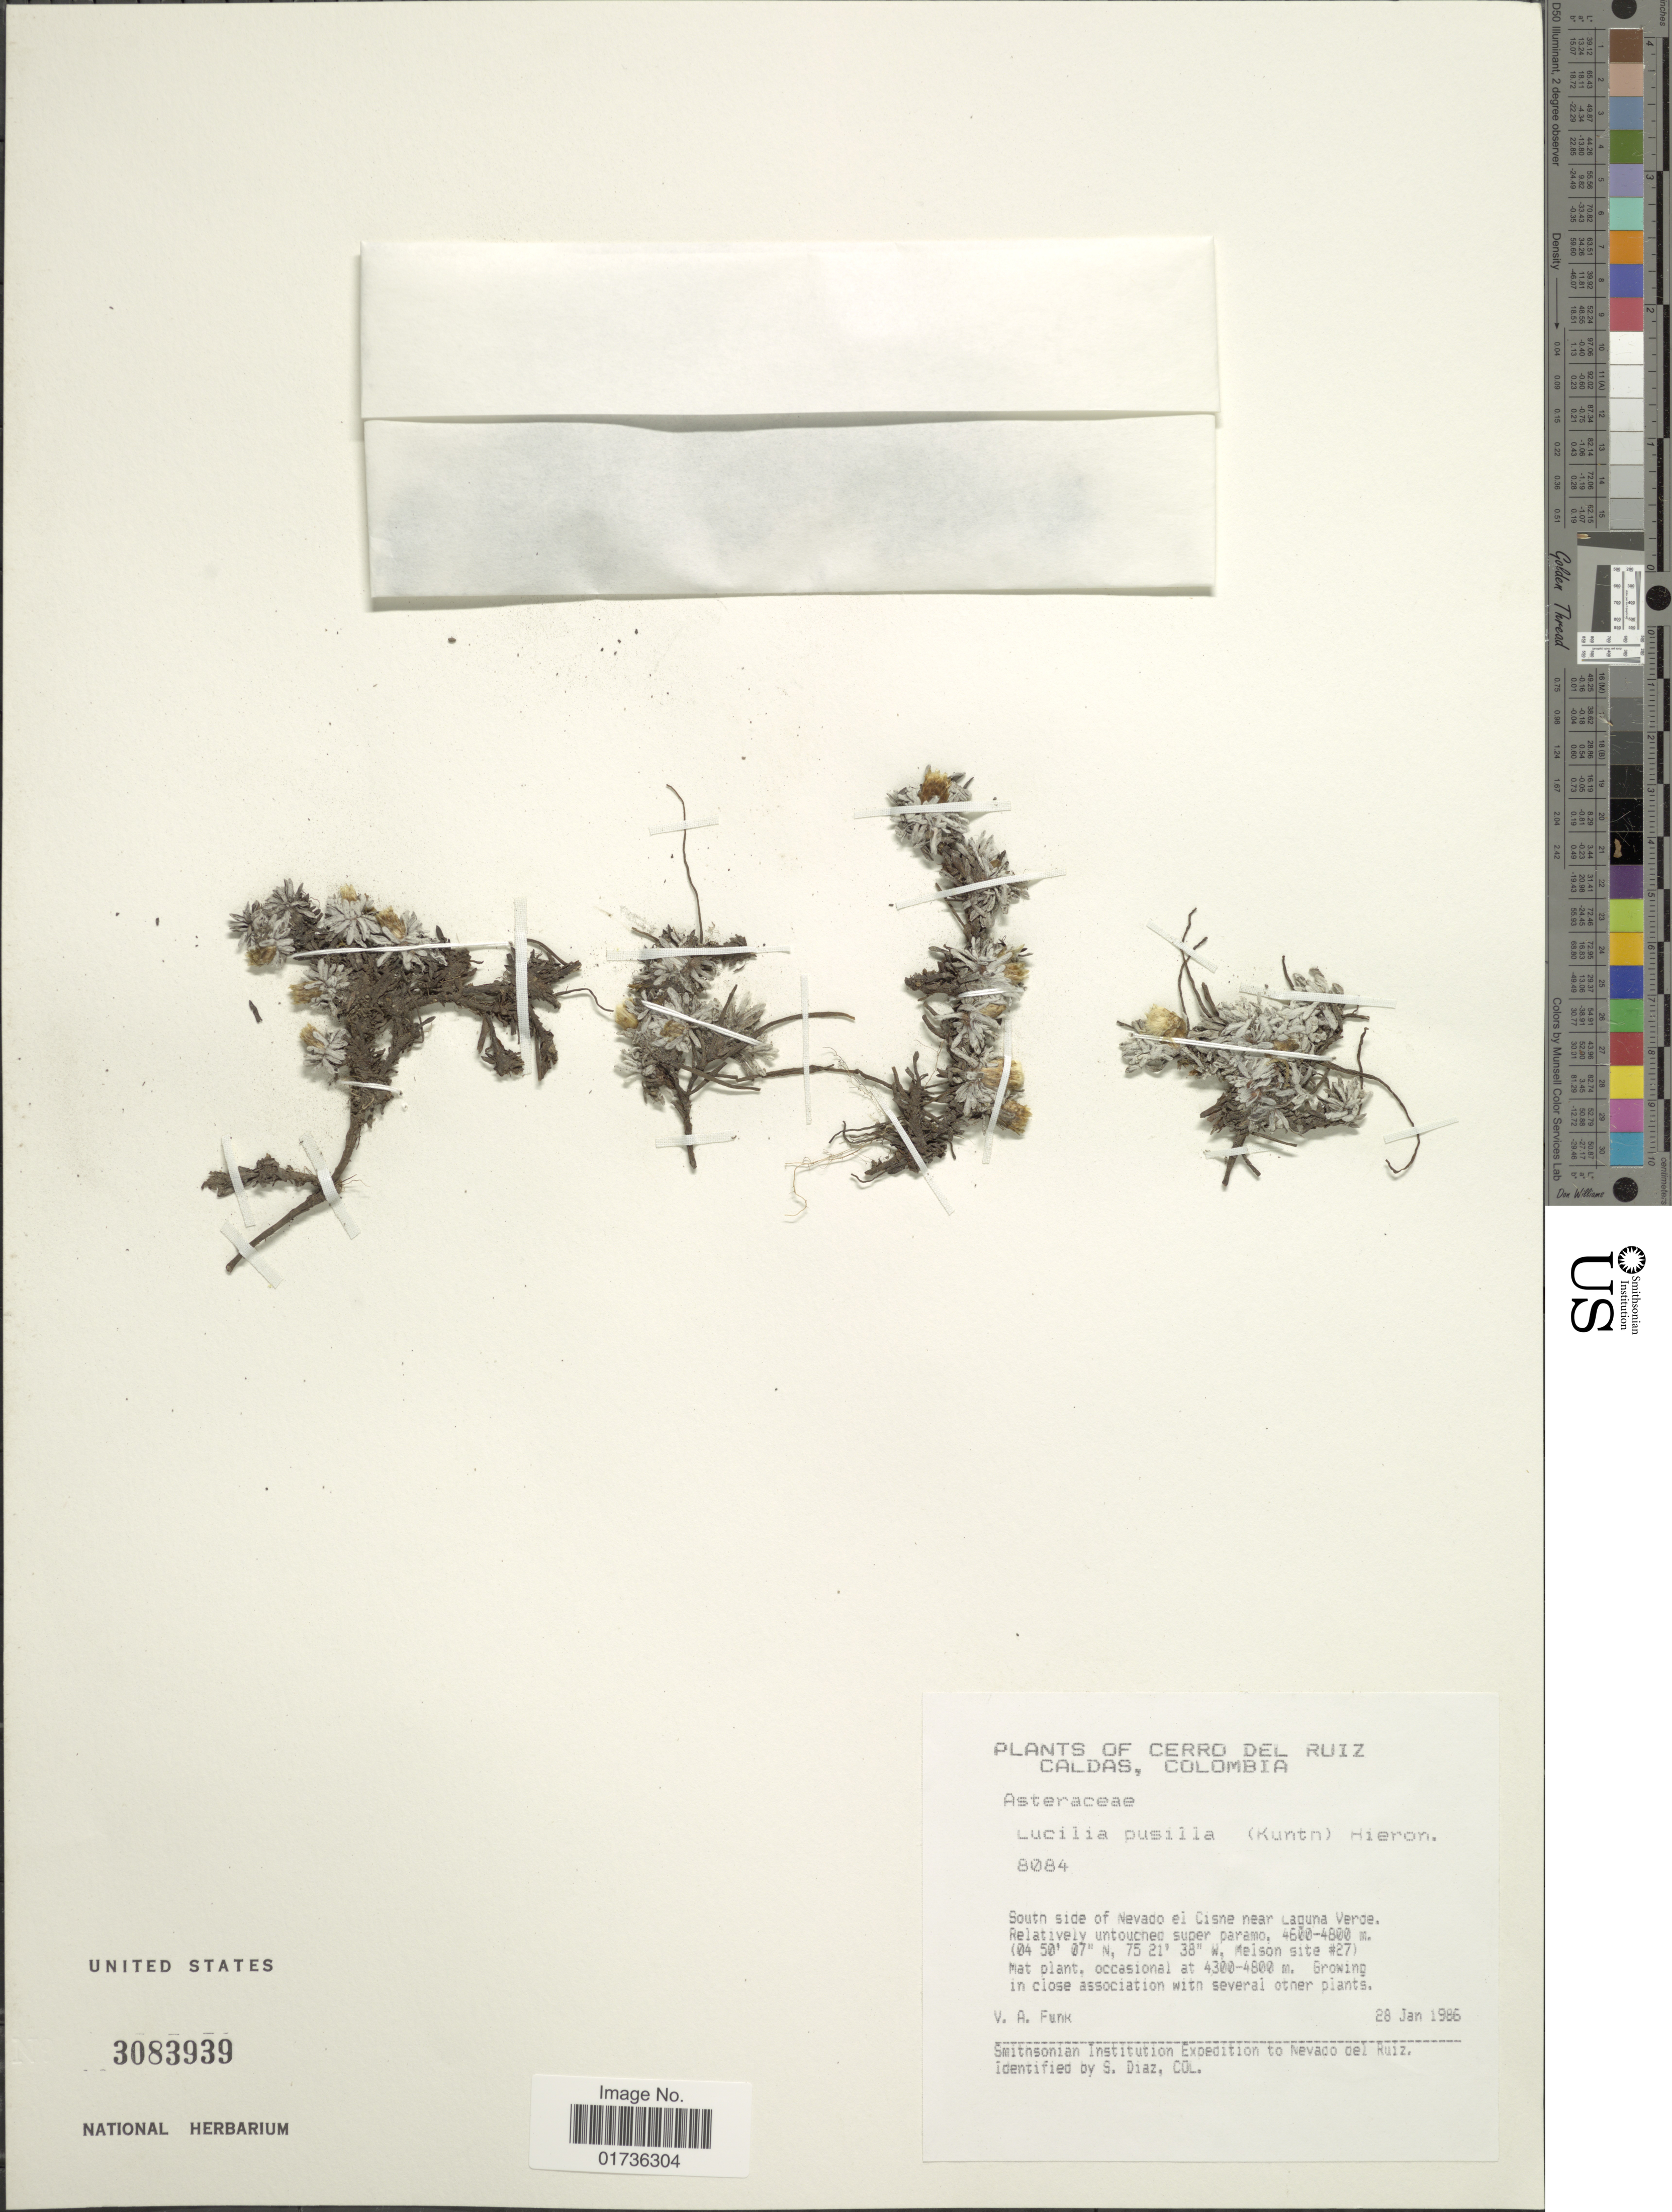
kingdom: Plantae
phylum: Tracheophyta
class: Magnoliopsida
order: Asterales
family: Asteraceae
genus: Lucilia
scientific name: Lucilia kunthiana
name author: (DC.) Zardini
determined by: Dillon, M. O.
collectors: V. Funk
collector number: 8084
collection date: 1986-01-28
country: Colombia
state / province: Caldas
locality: Cerro del Ruiz, South side of Nevado el Cisne near Laguna Verde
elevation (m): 4600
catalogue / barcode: US 3083939